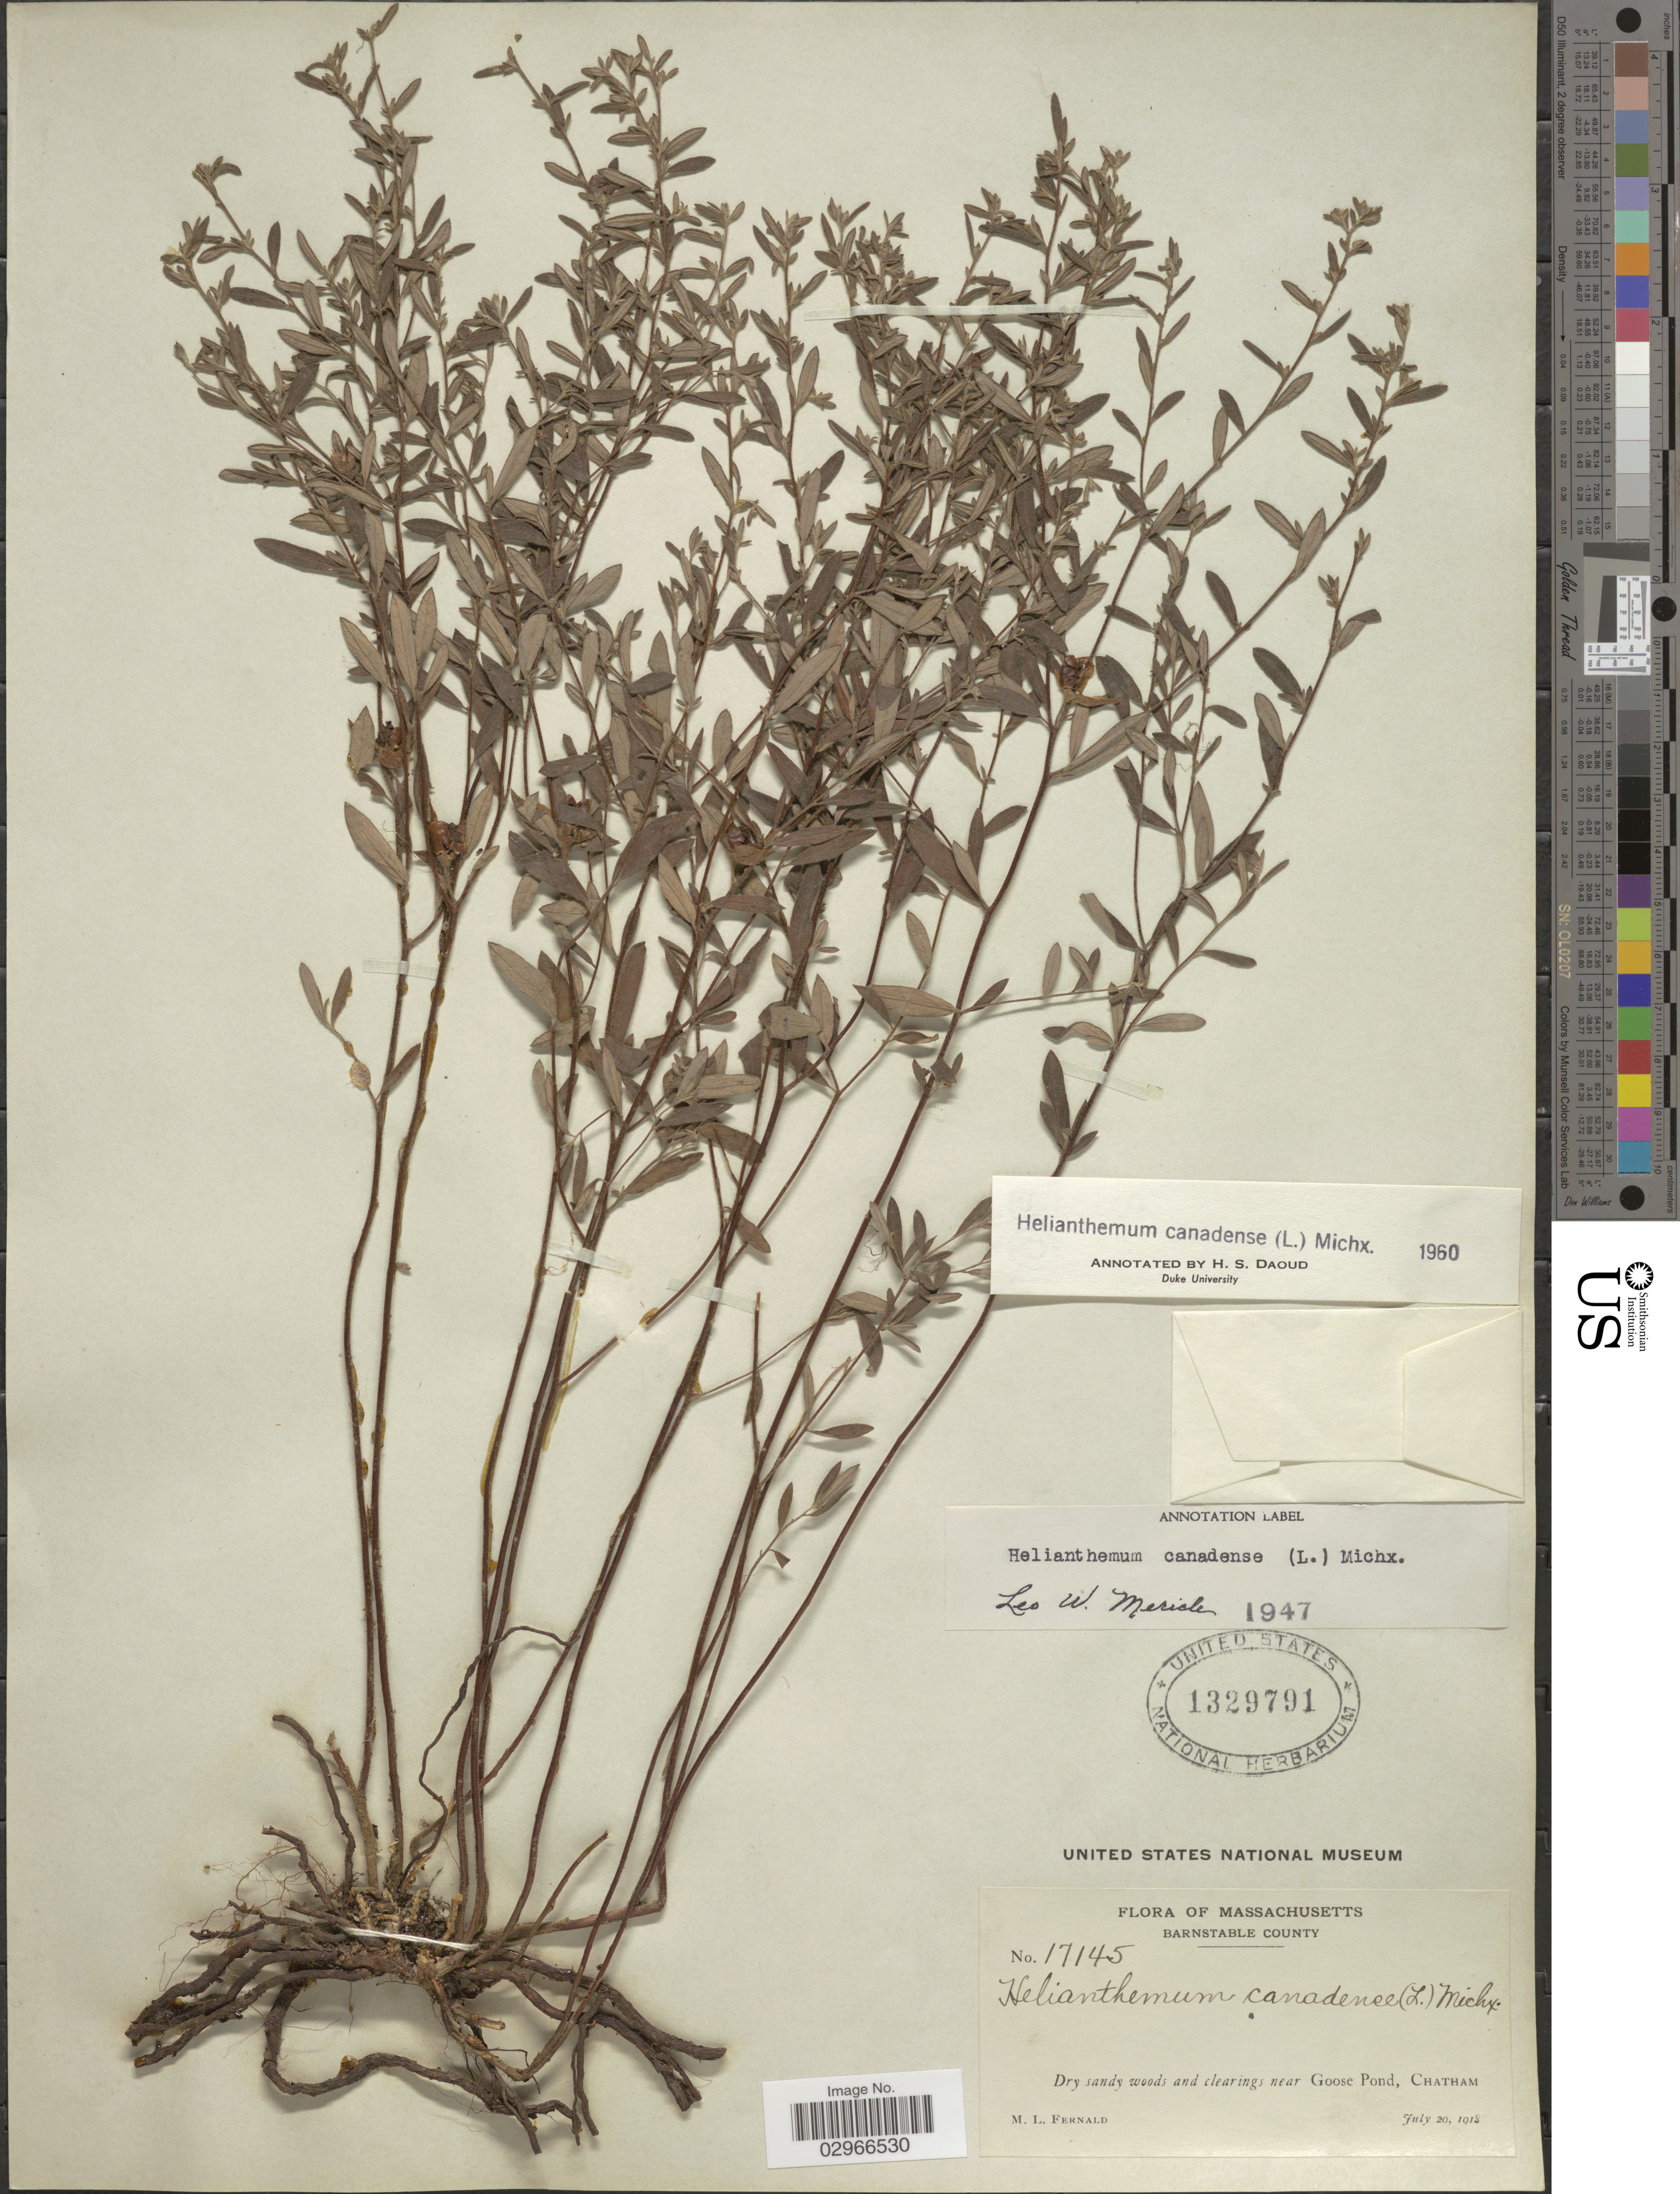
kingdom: Plantae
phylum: Tracheophyta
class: Magnoliopsida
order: Malvales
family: Cistaceae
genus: Helianthemum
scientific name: Helianthemum canadense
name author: (L.) Michx.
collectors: M. L. Fernald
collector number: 17145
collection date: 1918-07-20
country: United States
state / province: Massachusetts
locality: Barnstable County. Near Goose Pond, Chatham.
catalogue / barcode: US 1329791